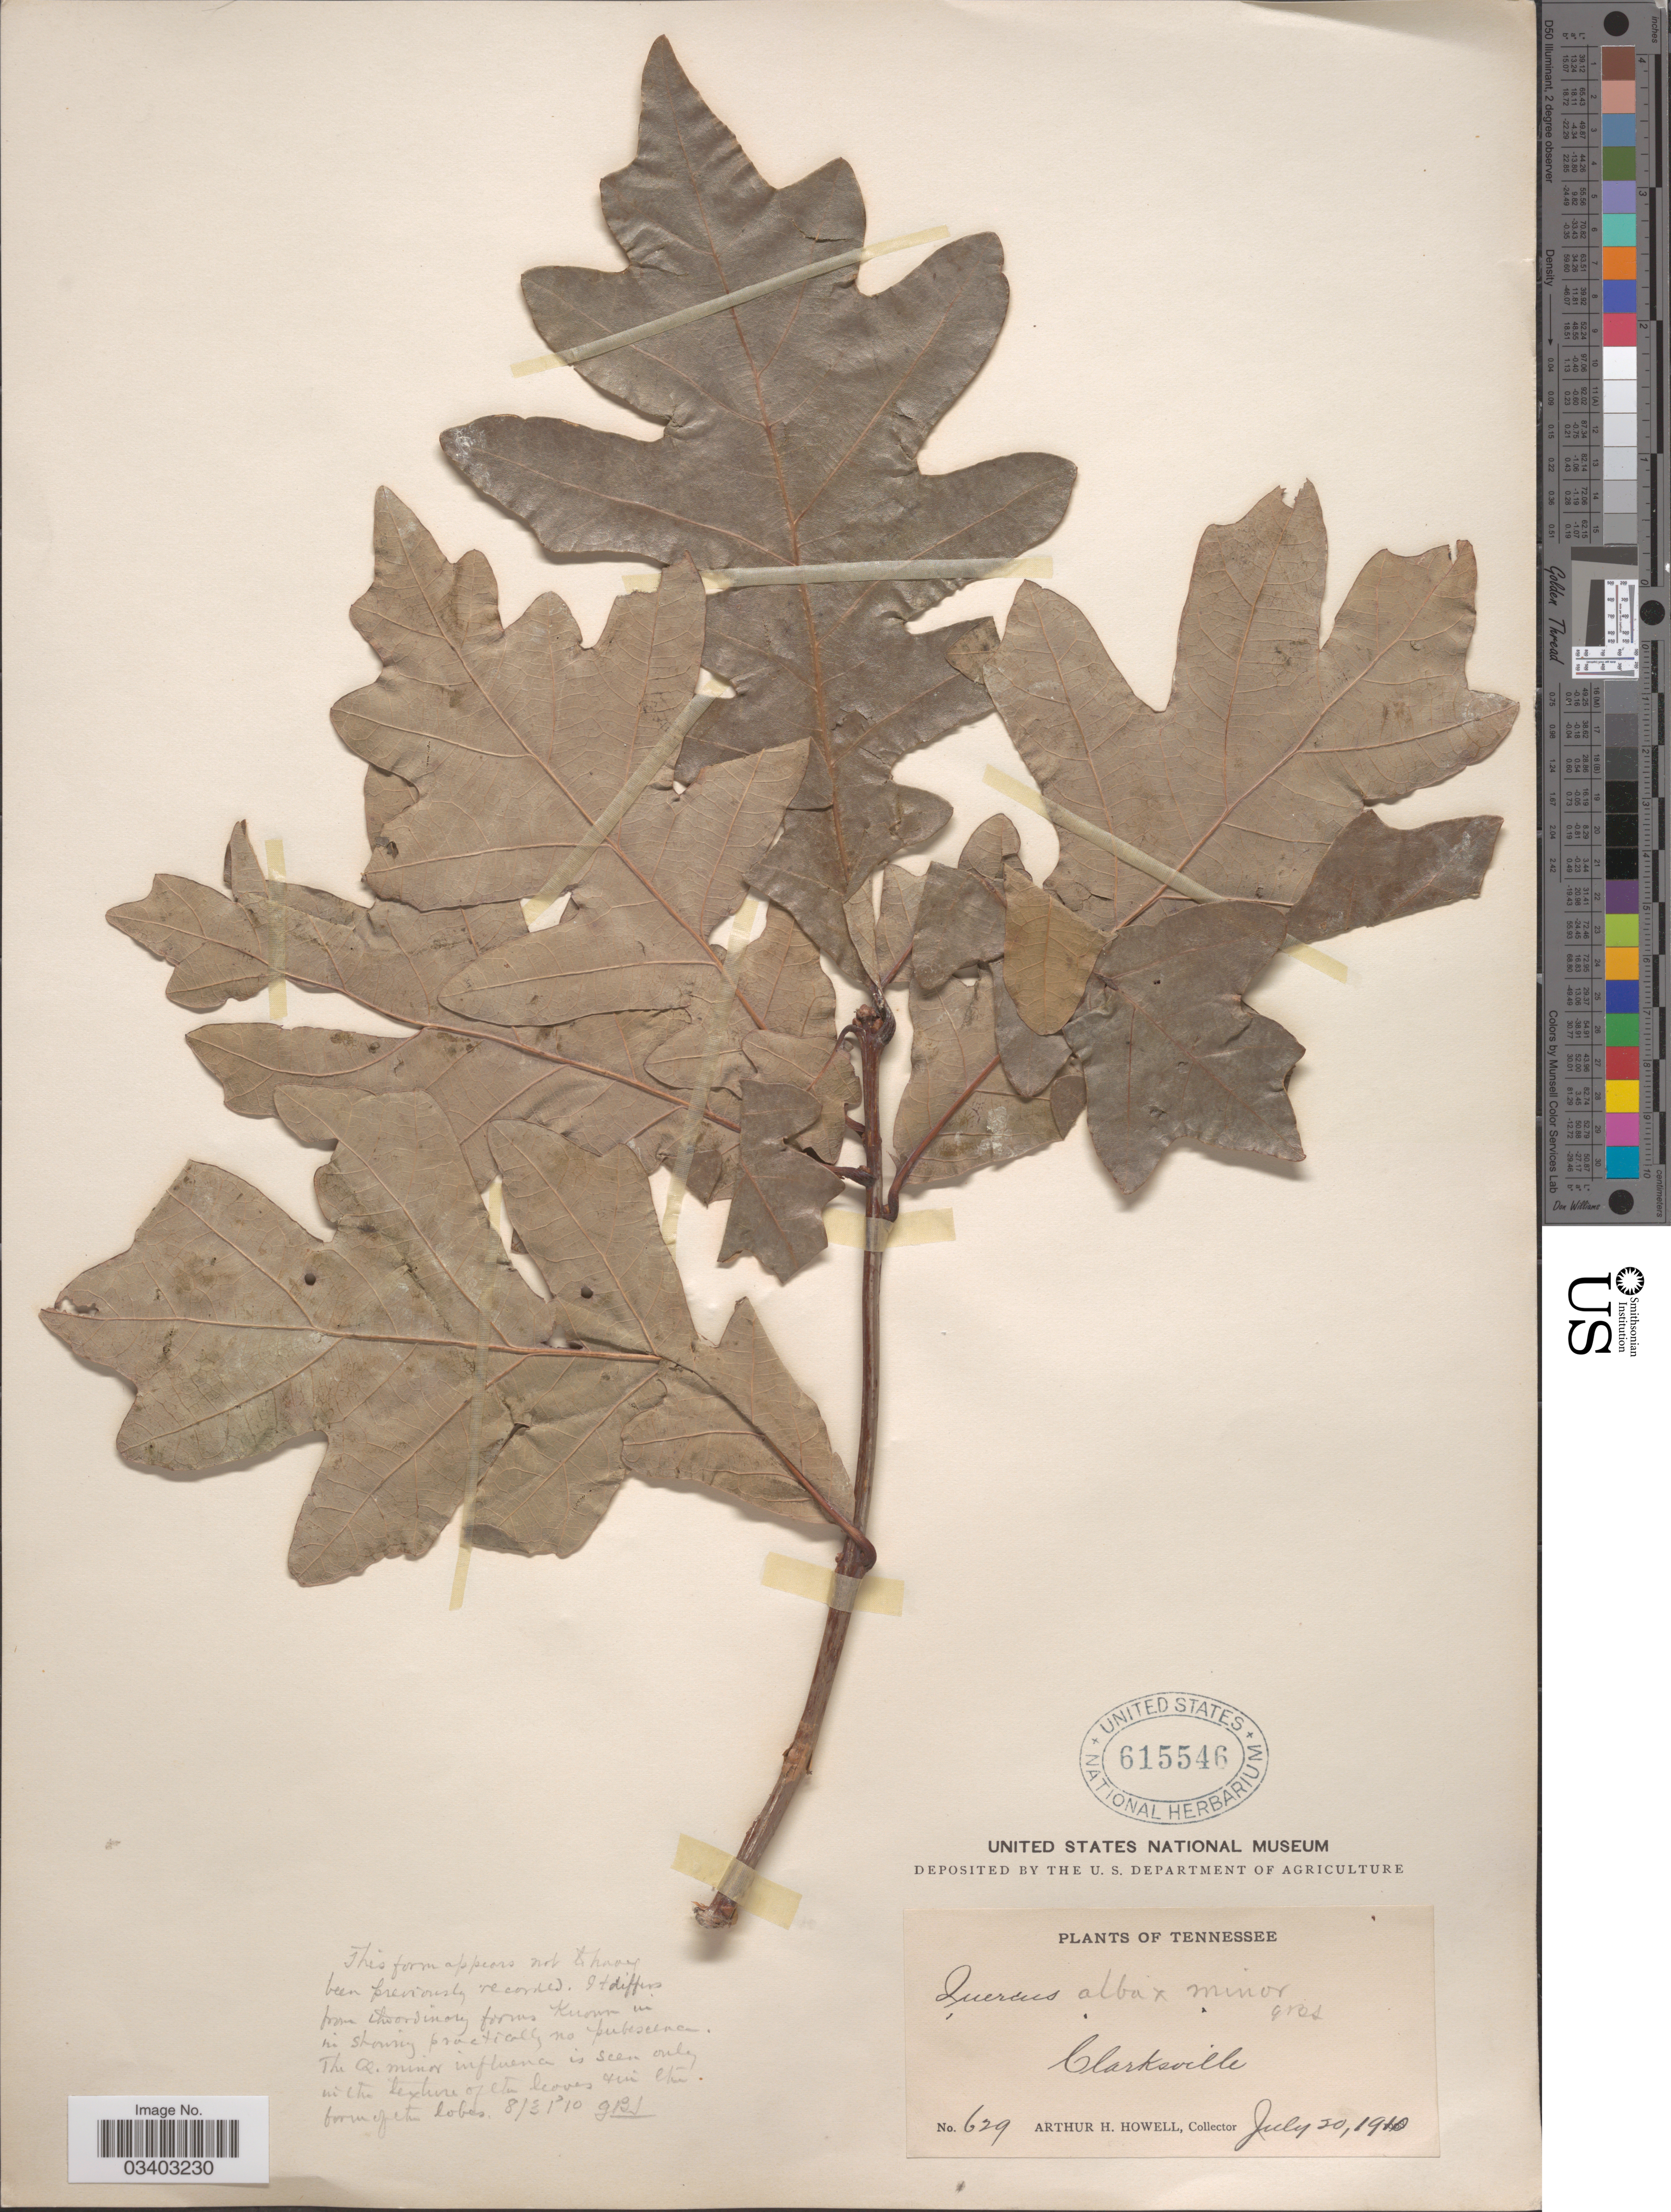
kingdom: Plantae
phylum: Tracheophyta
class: Magnoliopsida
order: Fagales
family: Fagaceae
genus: Quercus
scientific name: Quercus alba x Q. minor Gand.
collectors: A. H. Howell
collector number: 629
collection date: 1910-07-20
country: United States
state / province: Tennessee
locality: Clarksville.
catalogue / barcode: US 615546